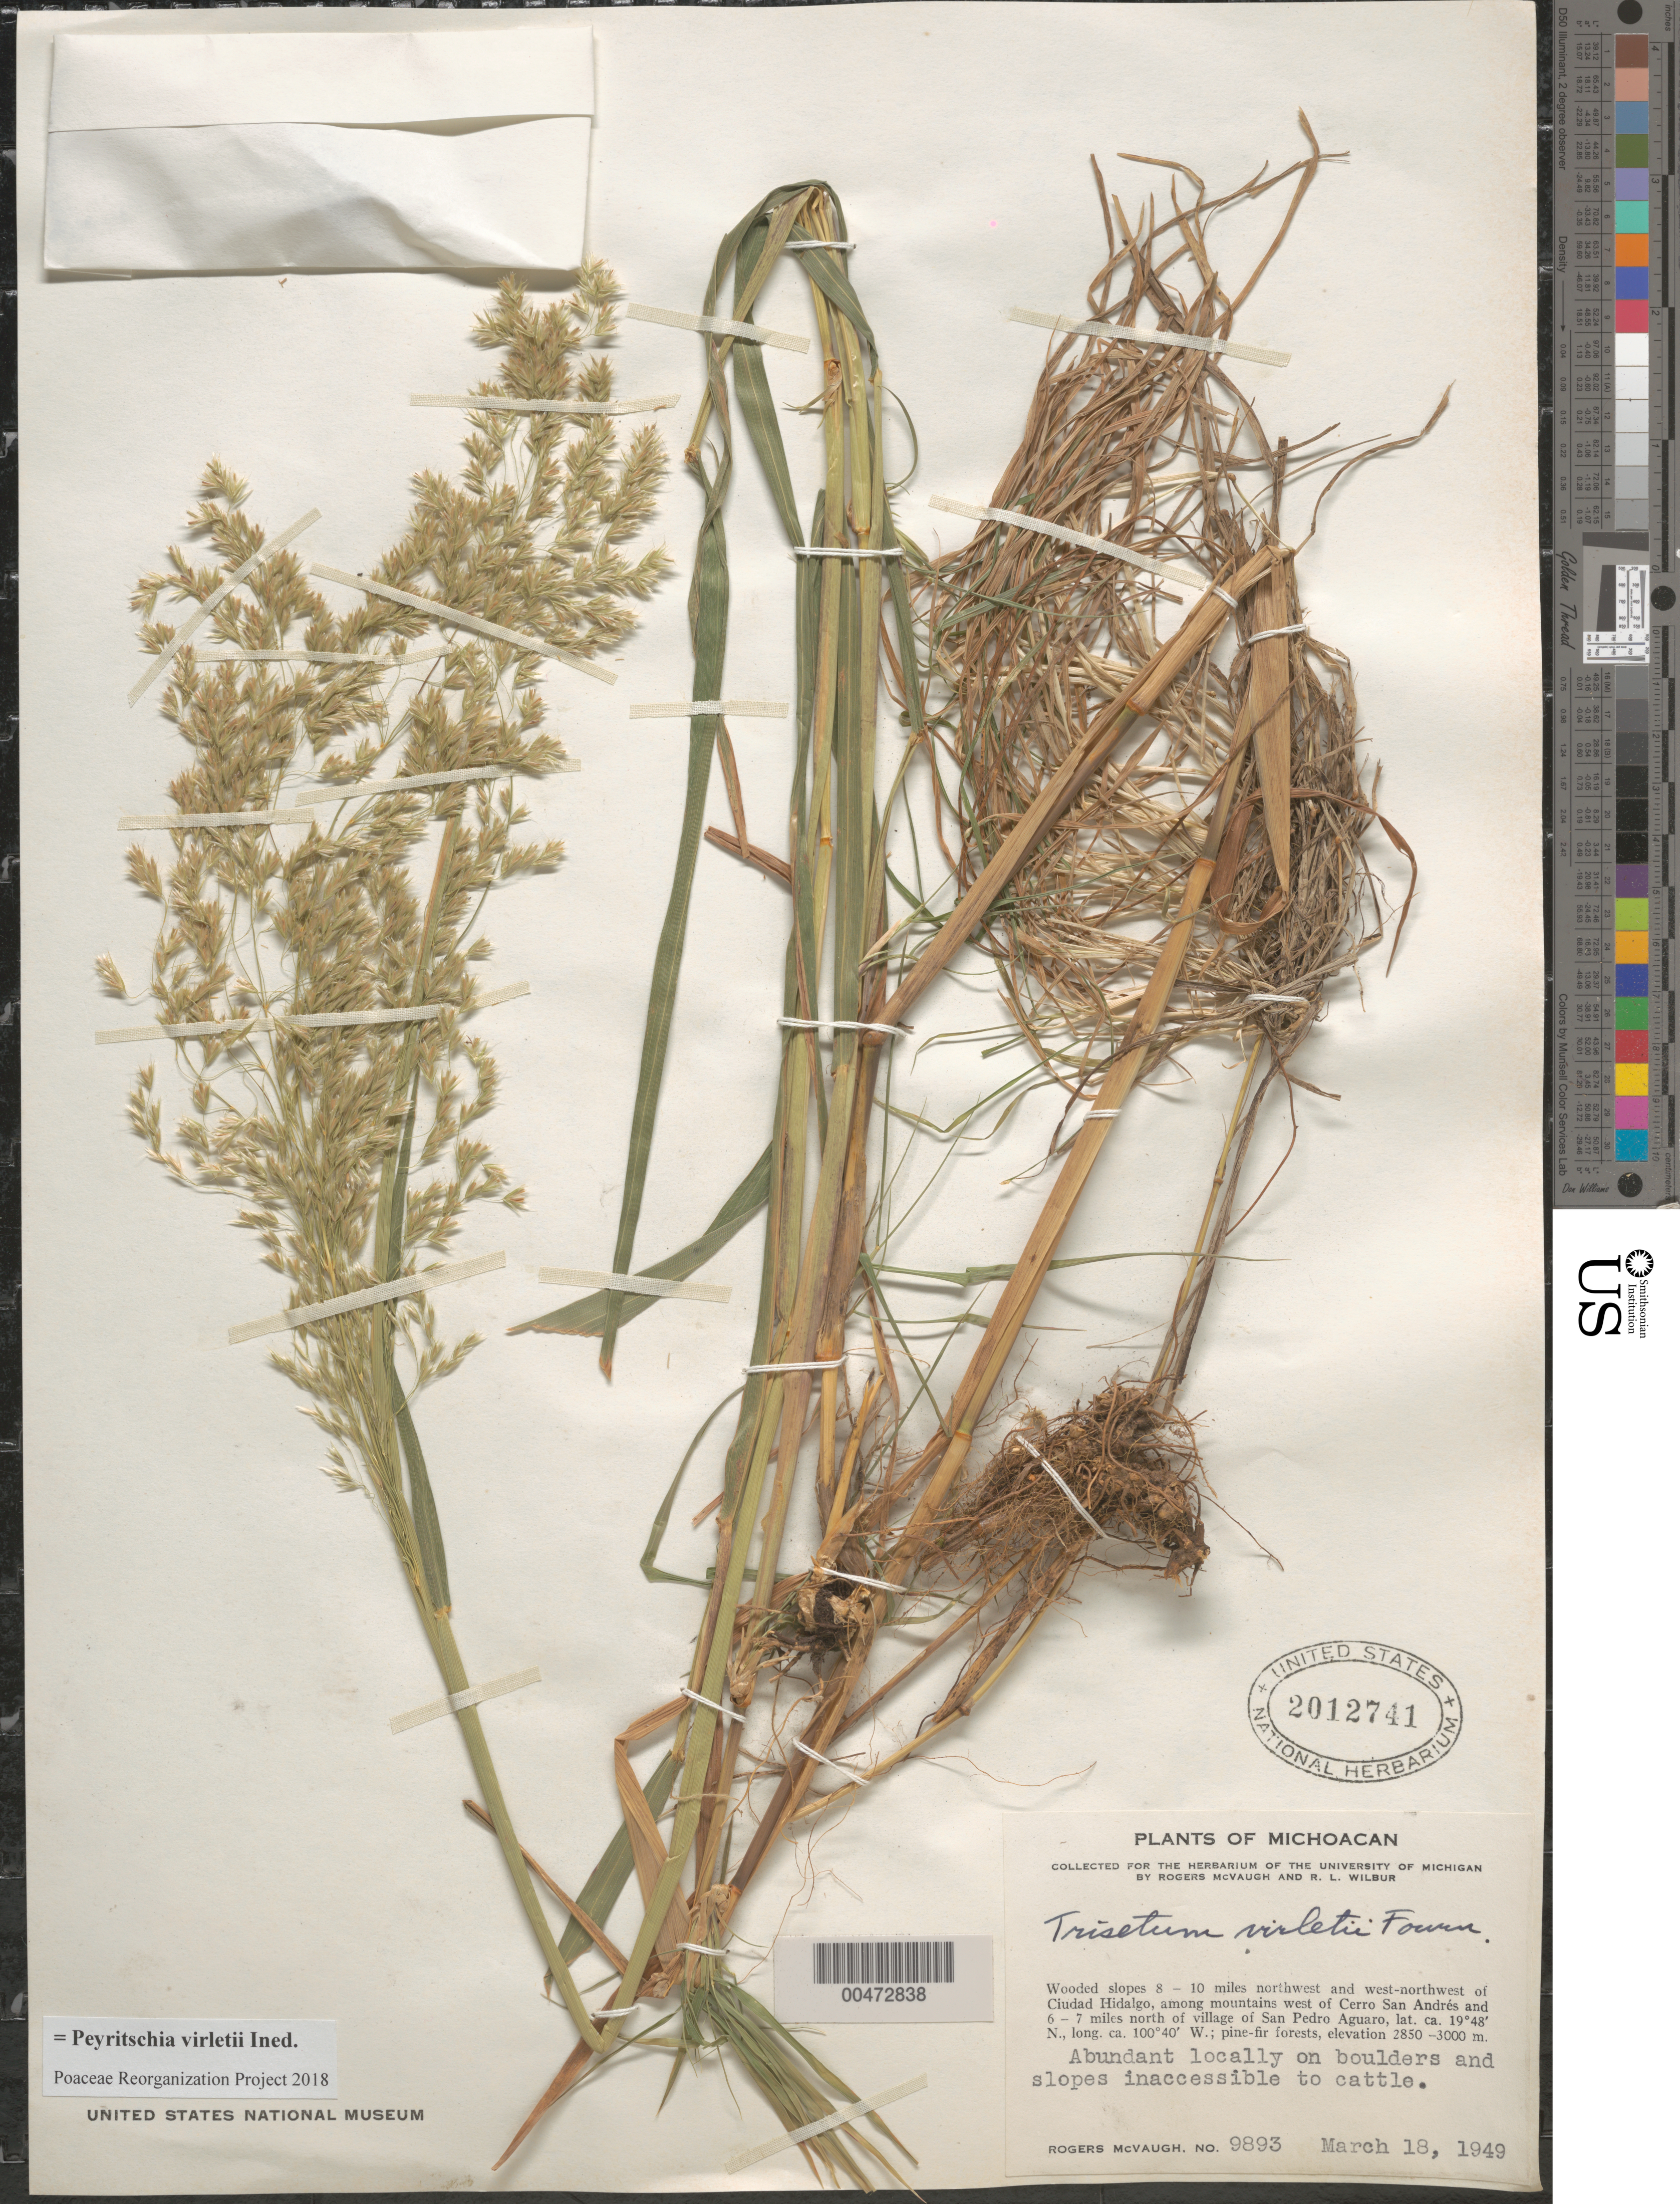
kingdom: Plantae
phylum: Tracheophyta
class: Liliopsida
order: Poales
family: Poaceae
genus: Peyritschia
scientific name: Peyritschia virletii ined.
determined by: Poaceae Reorganization Project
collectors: R. McVaugh & R. L. Wilbur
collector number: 9893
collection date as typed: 18 Mar 1949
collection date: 1949-03-18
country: Mexico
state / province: Michoacán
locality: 8-10 mi NW & WNW of Ciudad Hidalgo, among mts W of Cerro San Andres & 6-7 mi N of village of San Pedro Aguaro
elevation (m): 2850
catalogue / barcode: US 2012741